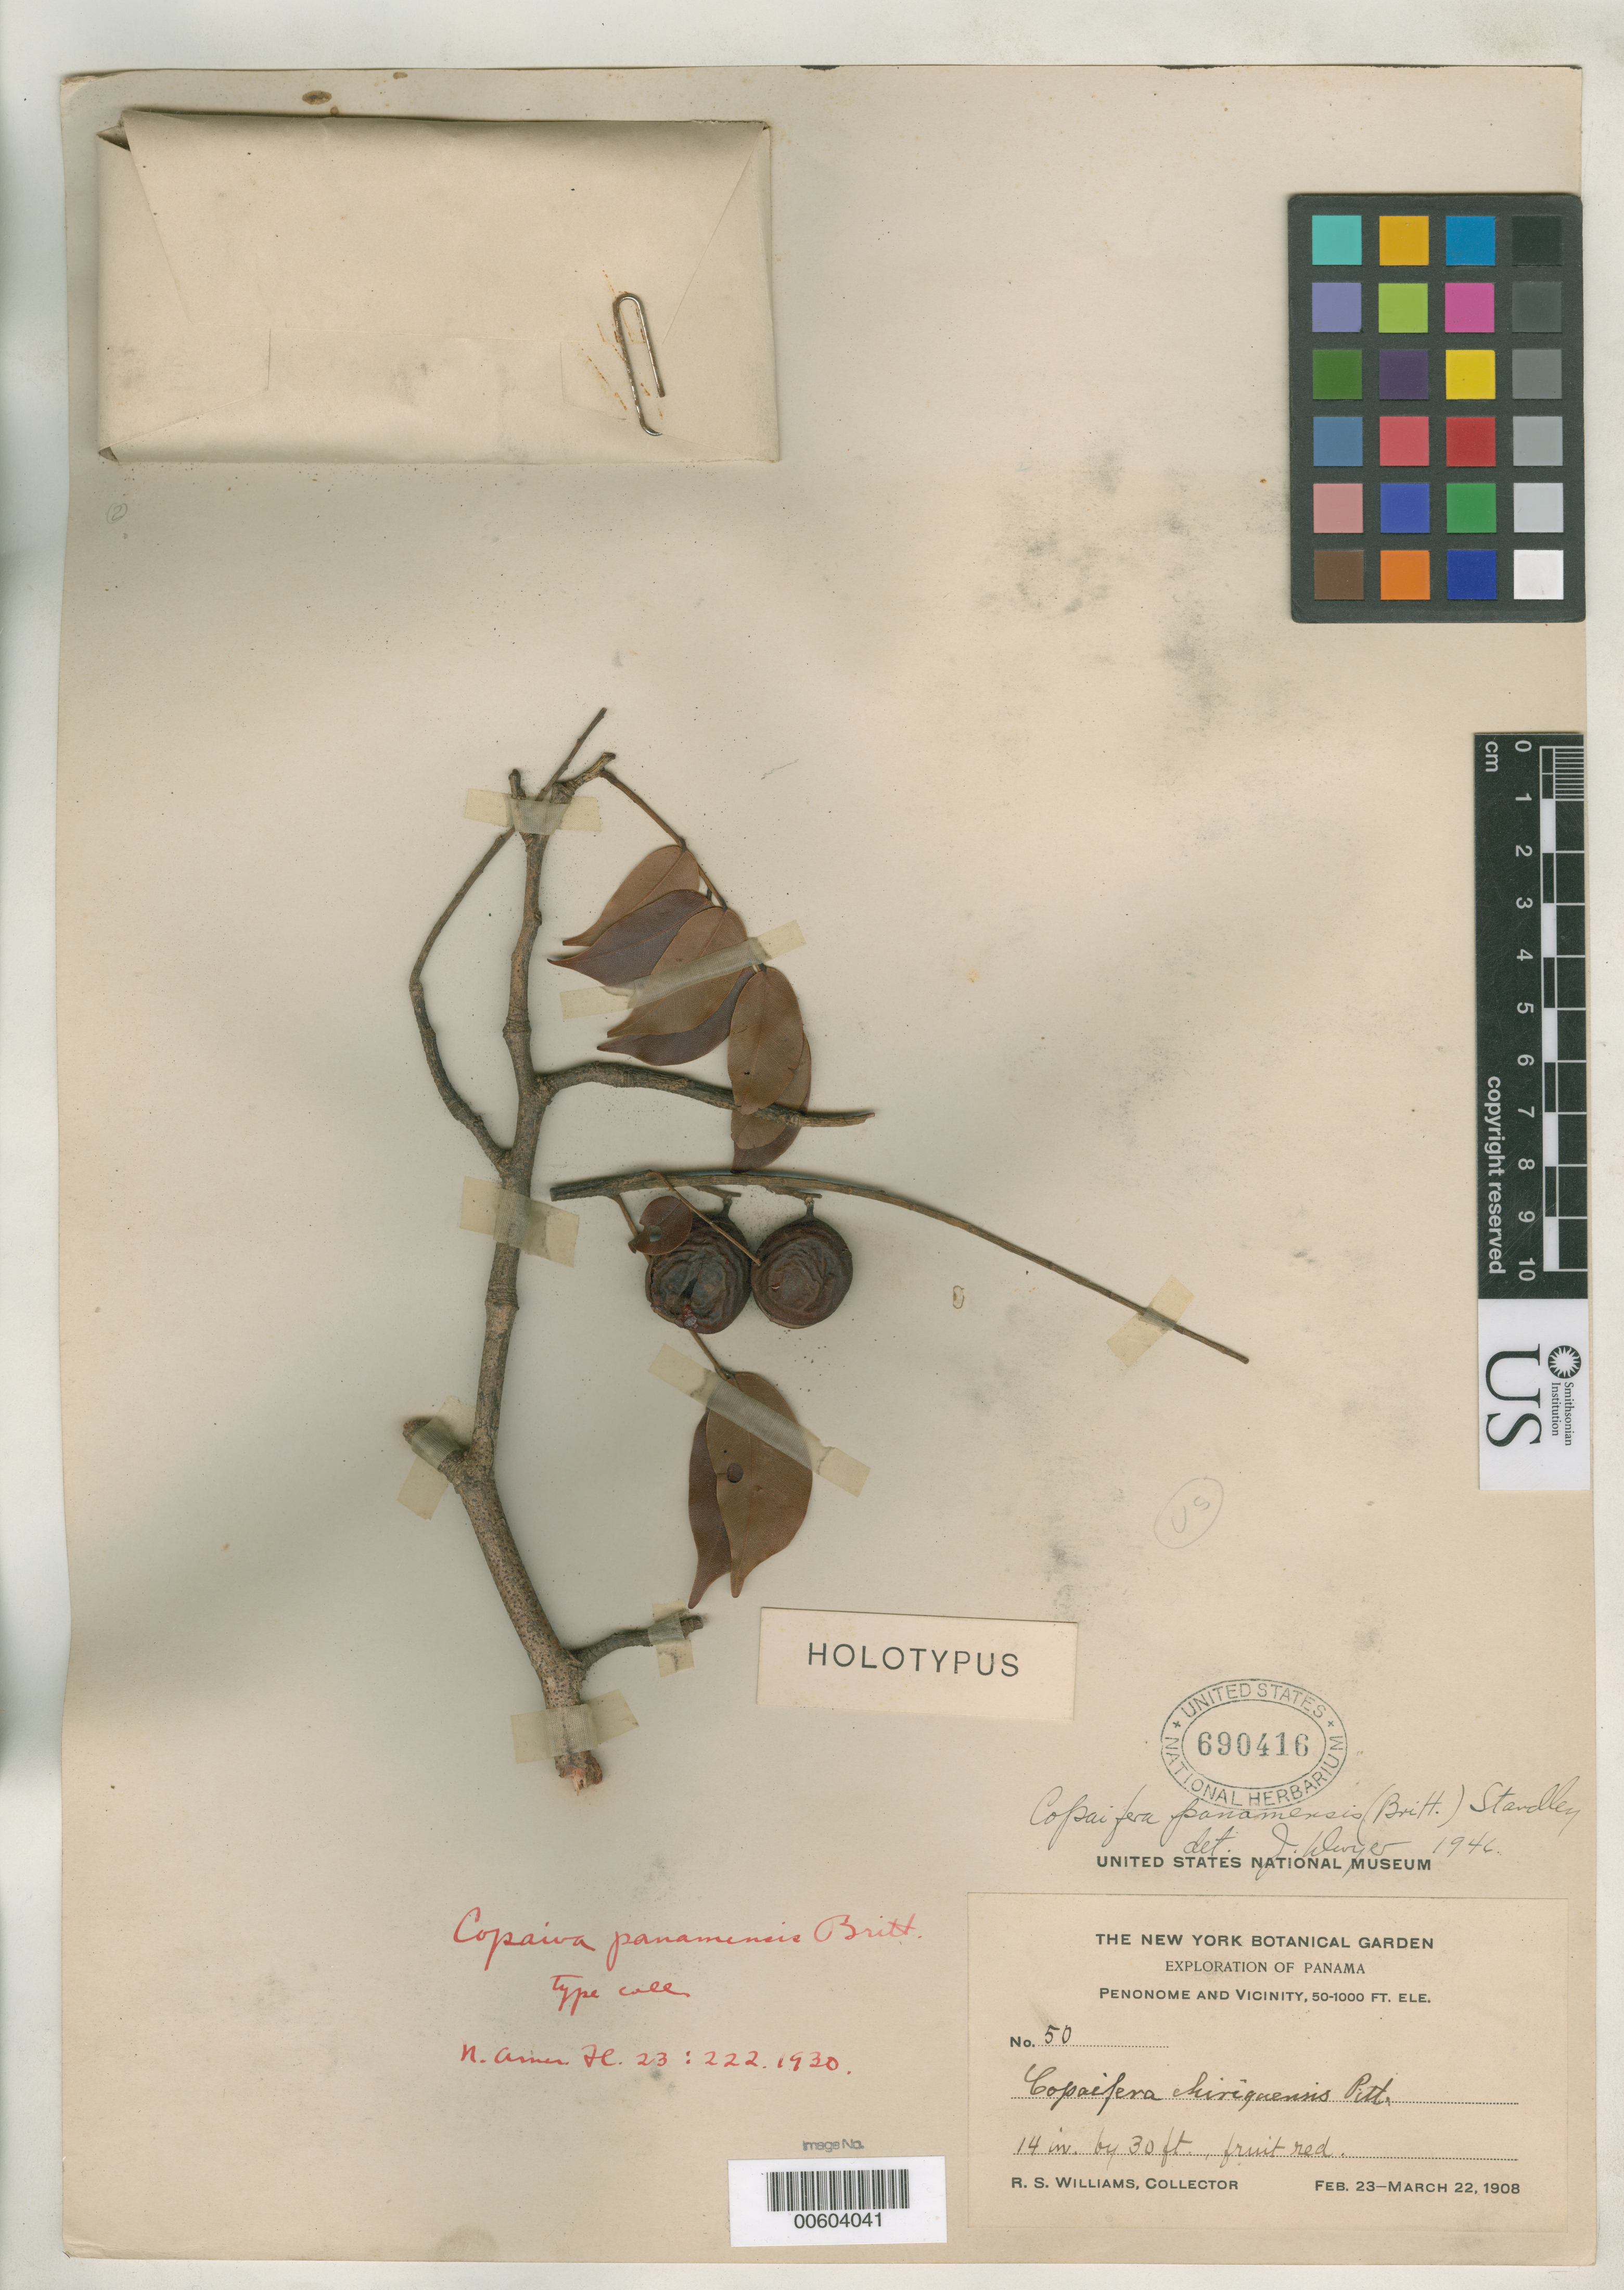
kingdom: Plantae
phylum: Tracheophyta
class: Magnoliopsida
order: Fabales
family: Fabaceae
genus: Copaifera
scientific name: Copaifera panamensis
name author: (Britton) Standl.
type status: Holotype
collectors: R. S. Williams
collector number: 50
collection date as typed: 23 Feb 1908 to 22 Mar 1908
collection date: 1908-02-23/1908-03-22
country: Panama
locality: Penonome and vicinity.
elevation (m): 15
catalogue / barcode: US 690416